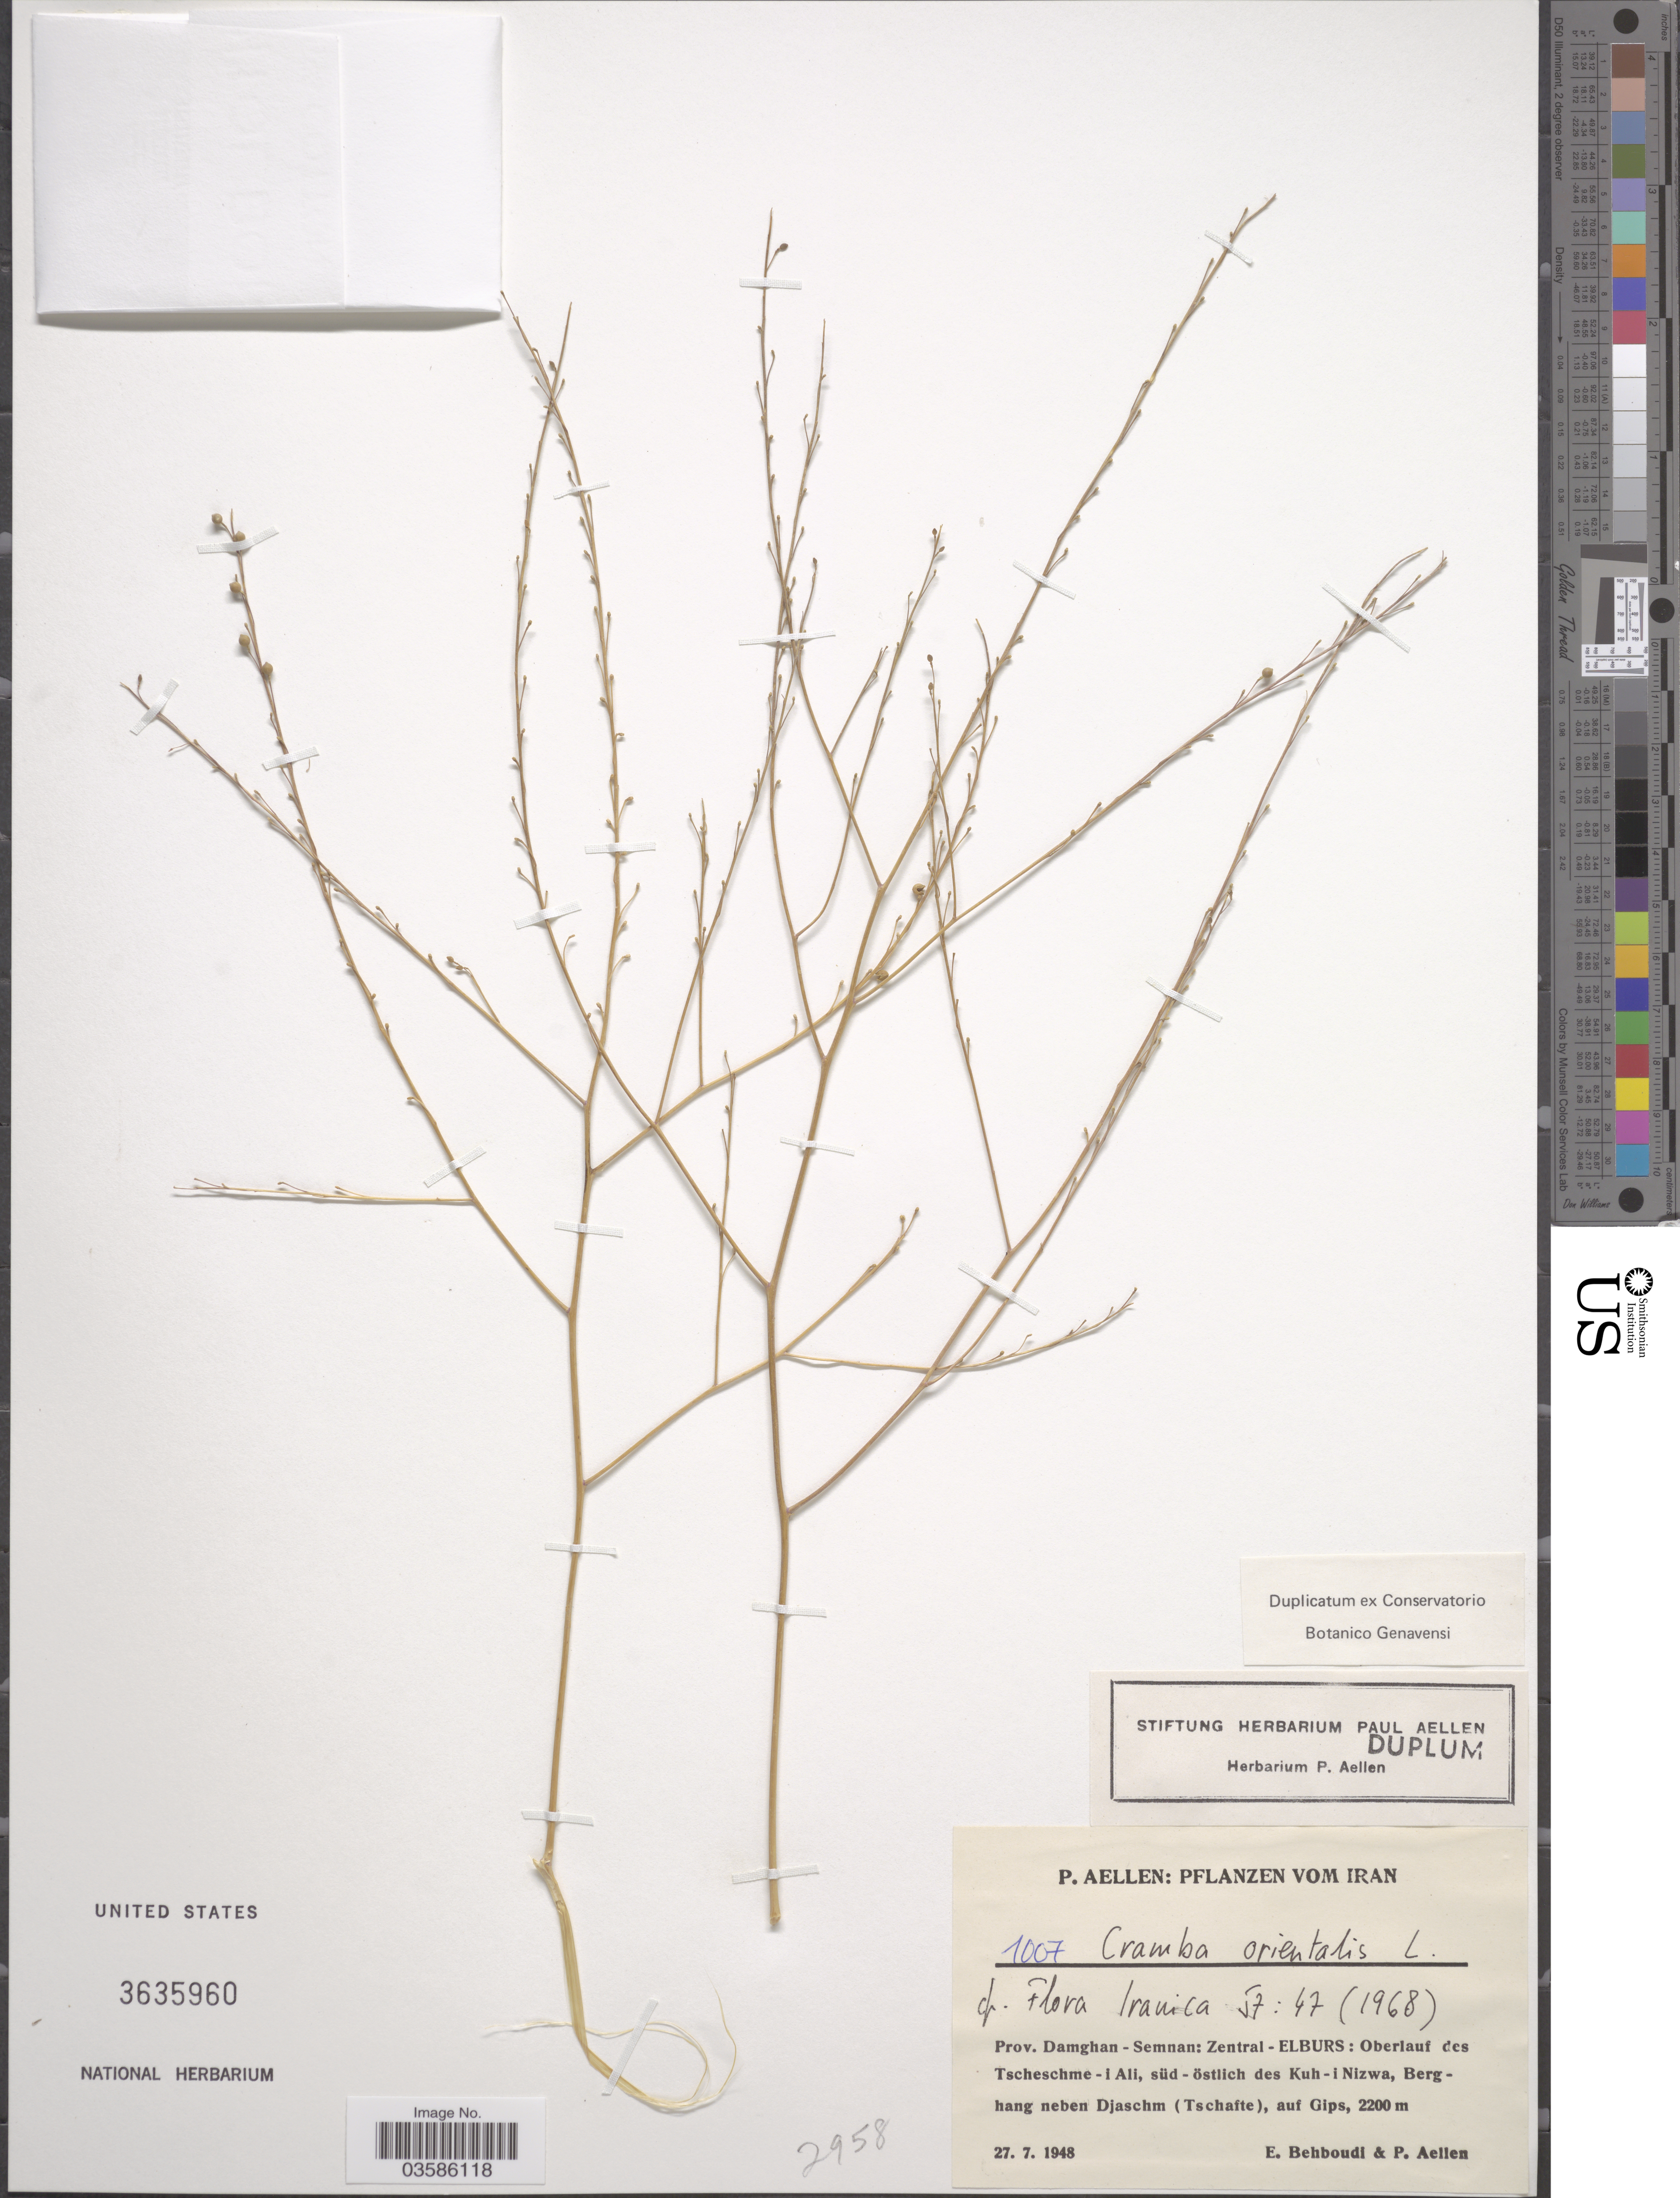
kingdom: Plantae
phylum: Tracheophyta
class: Magnoliopsida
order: Brassicales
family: Brassicaceae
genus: Crambe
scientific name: Crambe orientalis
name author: L.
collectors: E. Behboudi & P. Aellen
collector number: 1007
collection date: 1948-07-27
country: Iran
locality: Prov. Damghan - Semnan: Zentral - Elburs: Oberlauf des Tscheschme - i Ali, süd-östlich des Kuh - i Nizwa, Berghang neben Djaschm (Tschafte), auf Gips.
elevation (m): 2200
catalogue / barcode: US 3635960